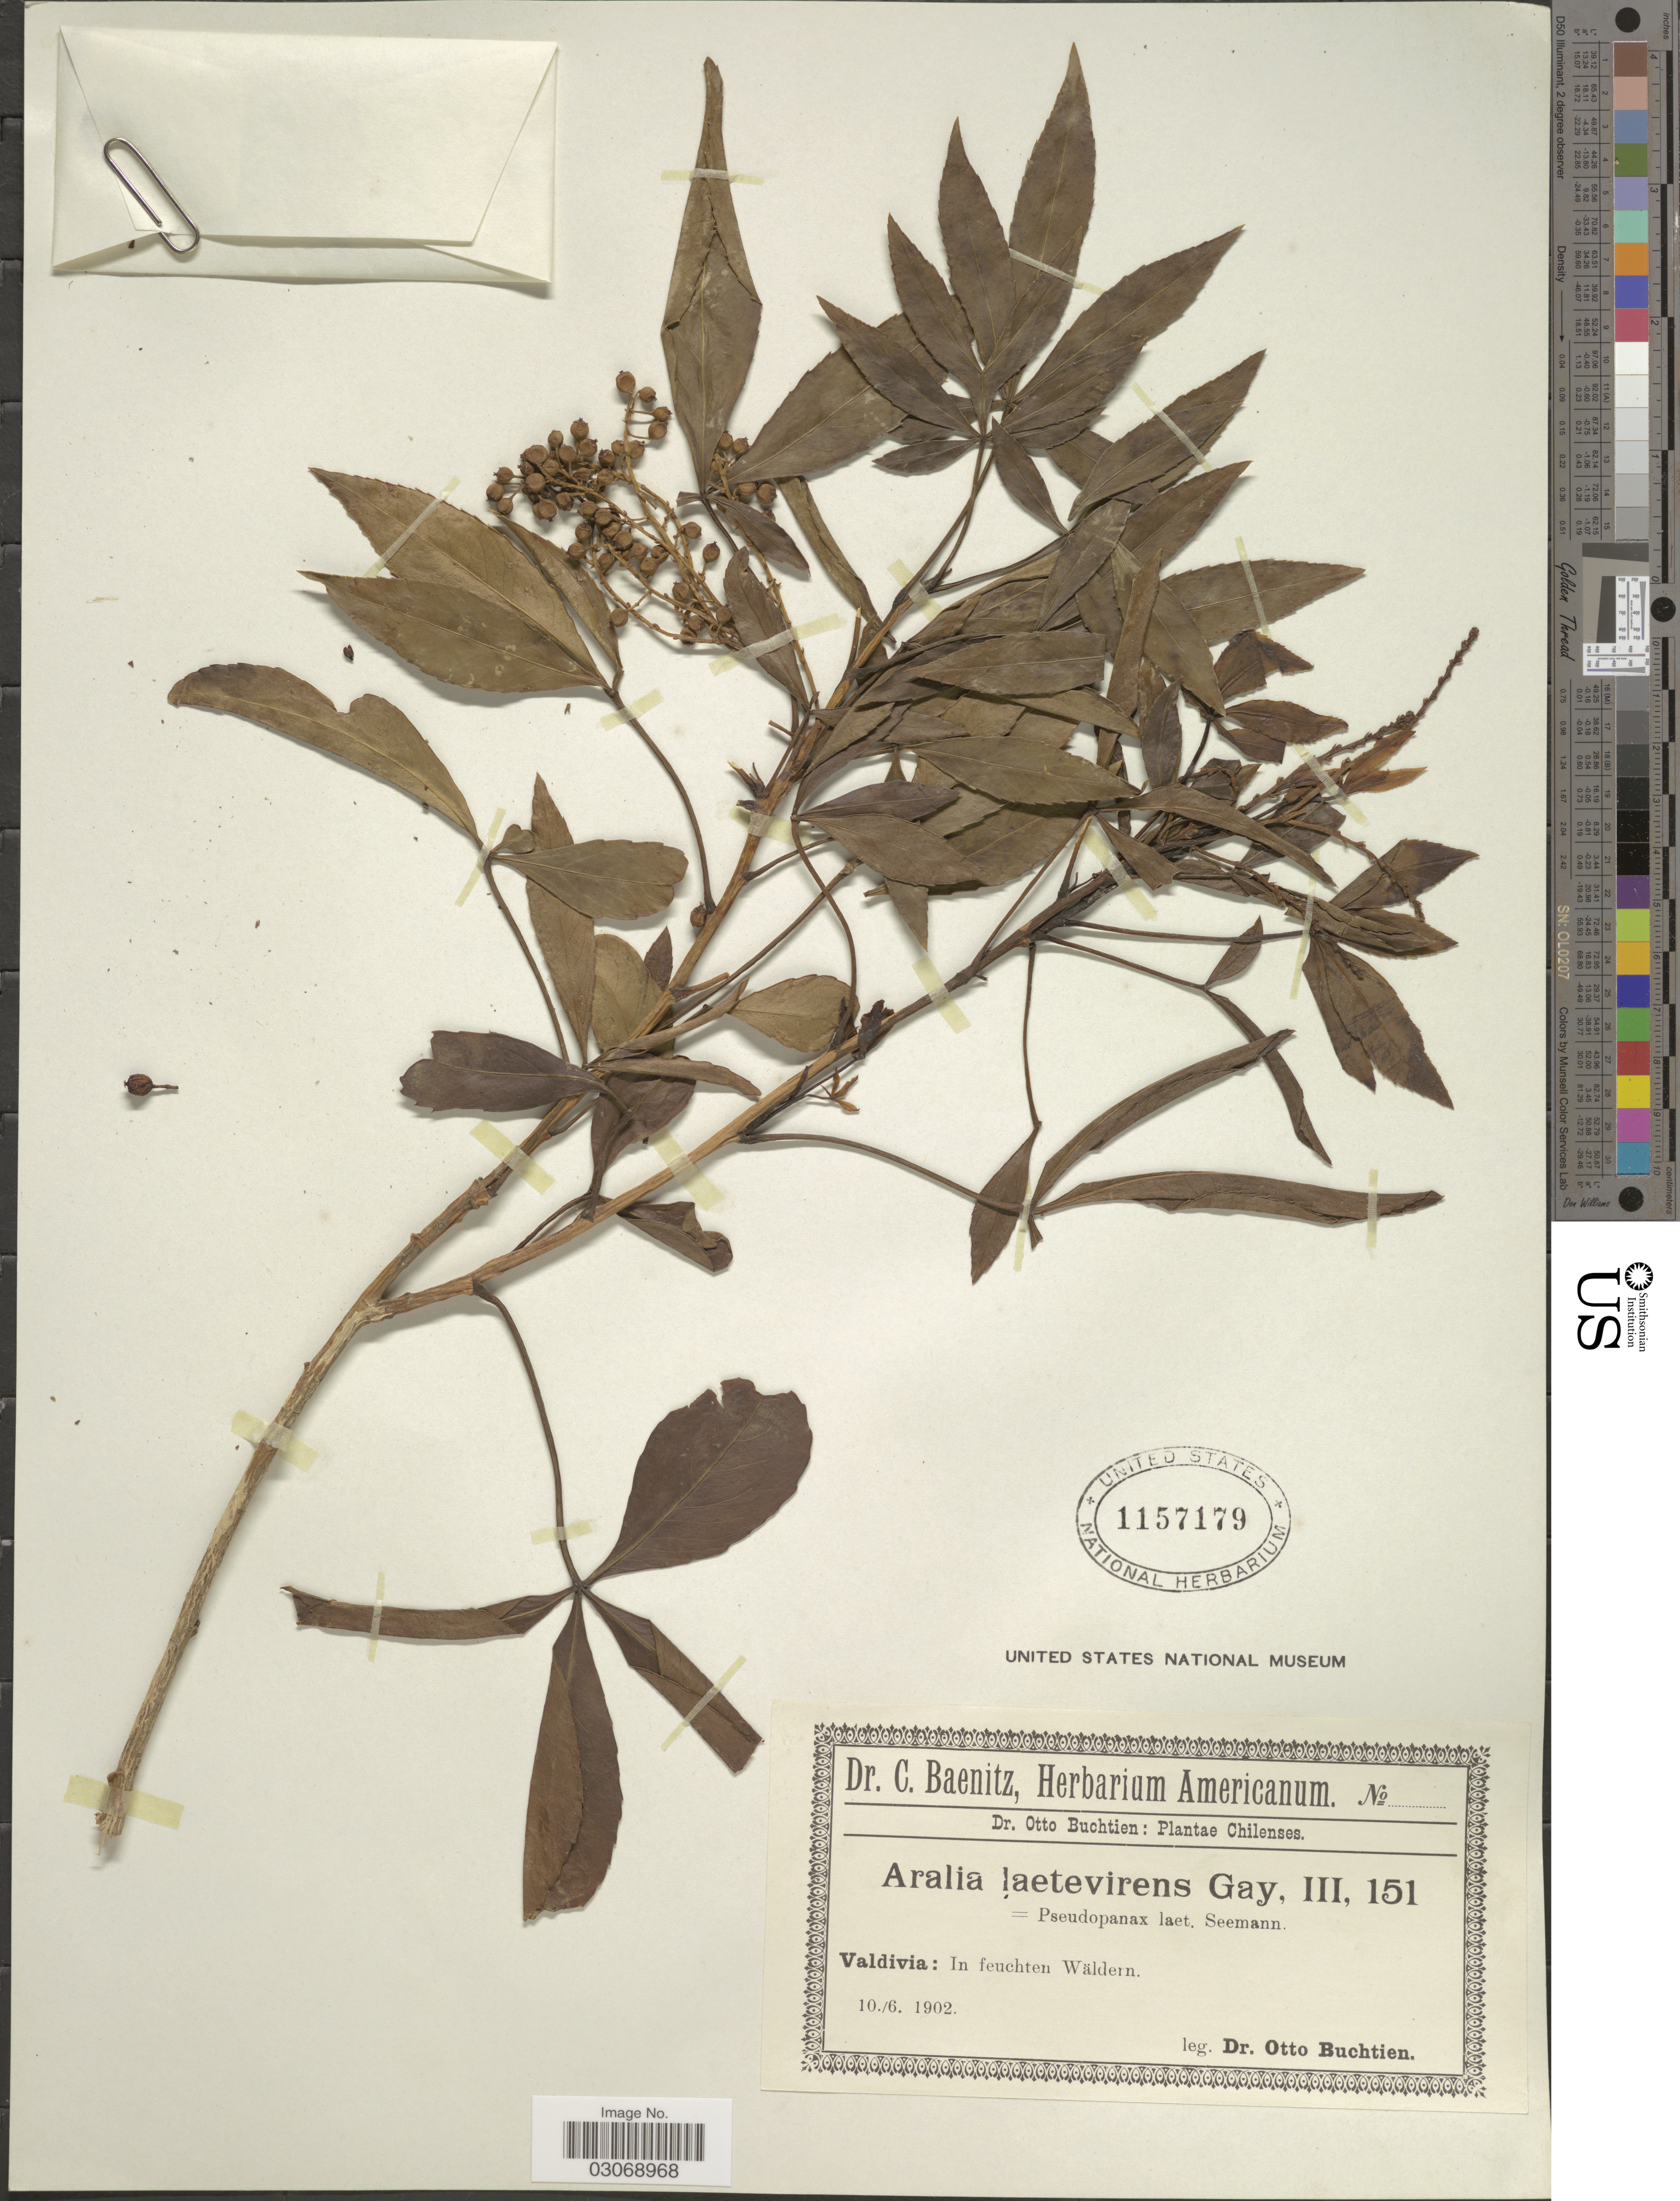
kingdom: Plantae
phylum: Tracheophyta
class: Magnoliopsida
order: Apiales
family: Araliaceae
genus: Pseudopanax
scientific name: Pseudopanax laetevirens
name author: (Gay) Baill.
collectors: O. Buchtien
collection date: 1902-06-10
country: Chile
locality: Chilenses. Valdivia: In feuchten Wäldern.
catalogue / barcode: US 1157179